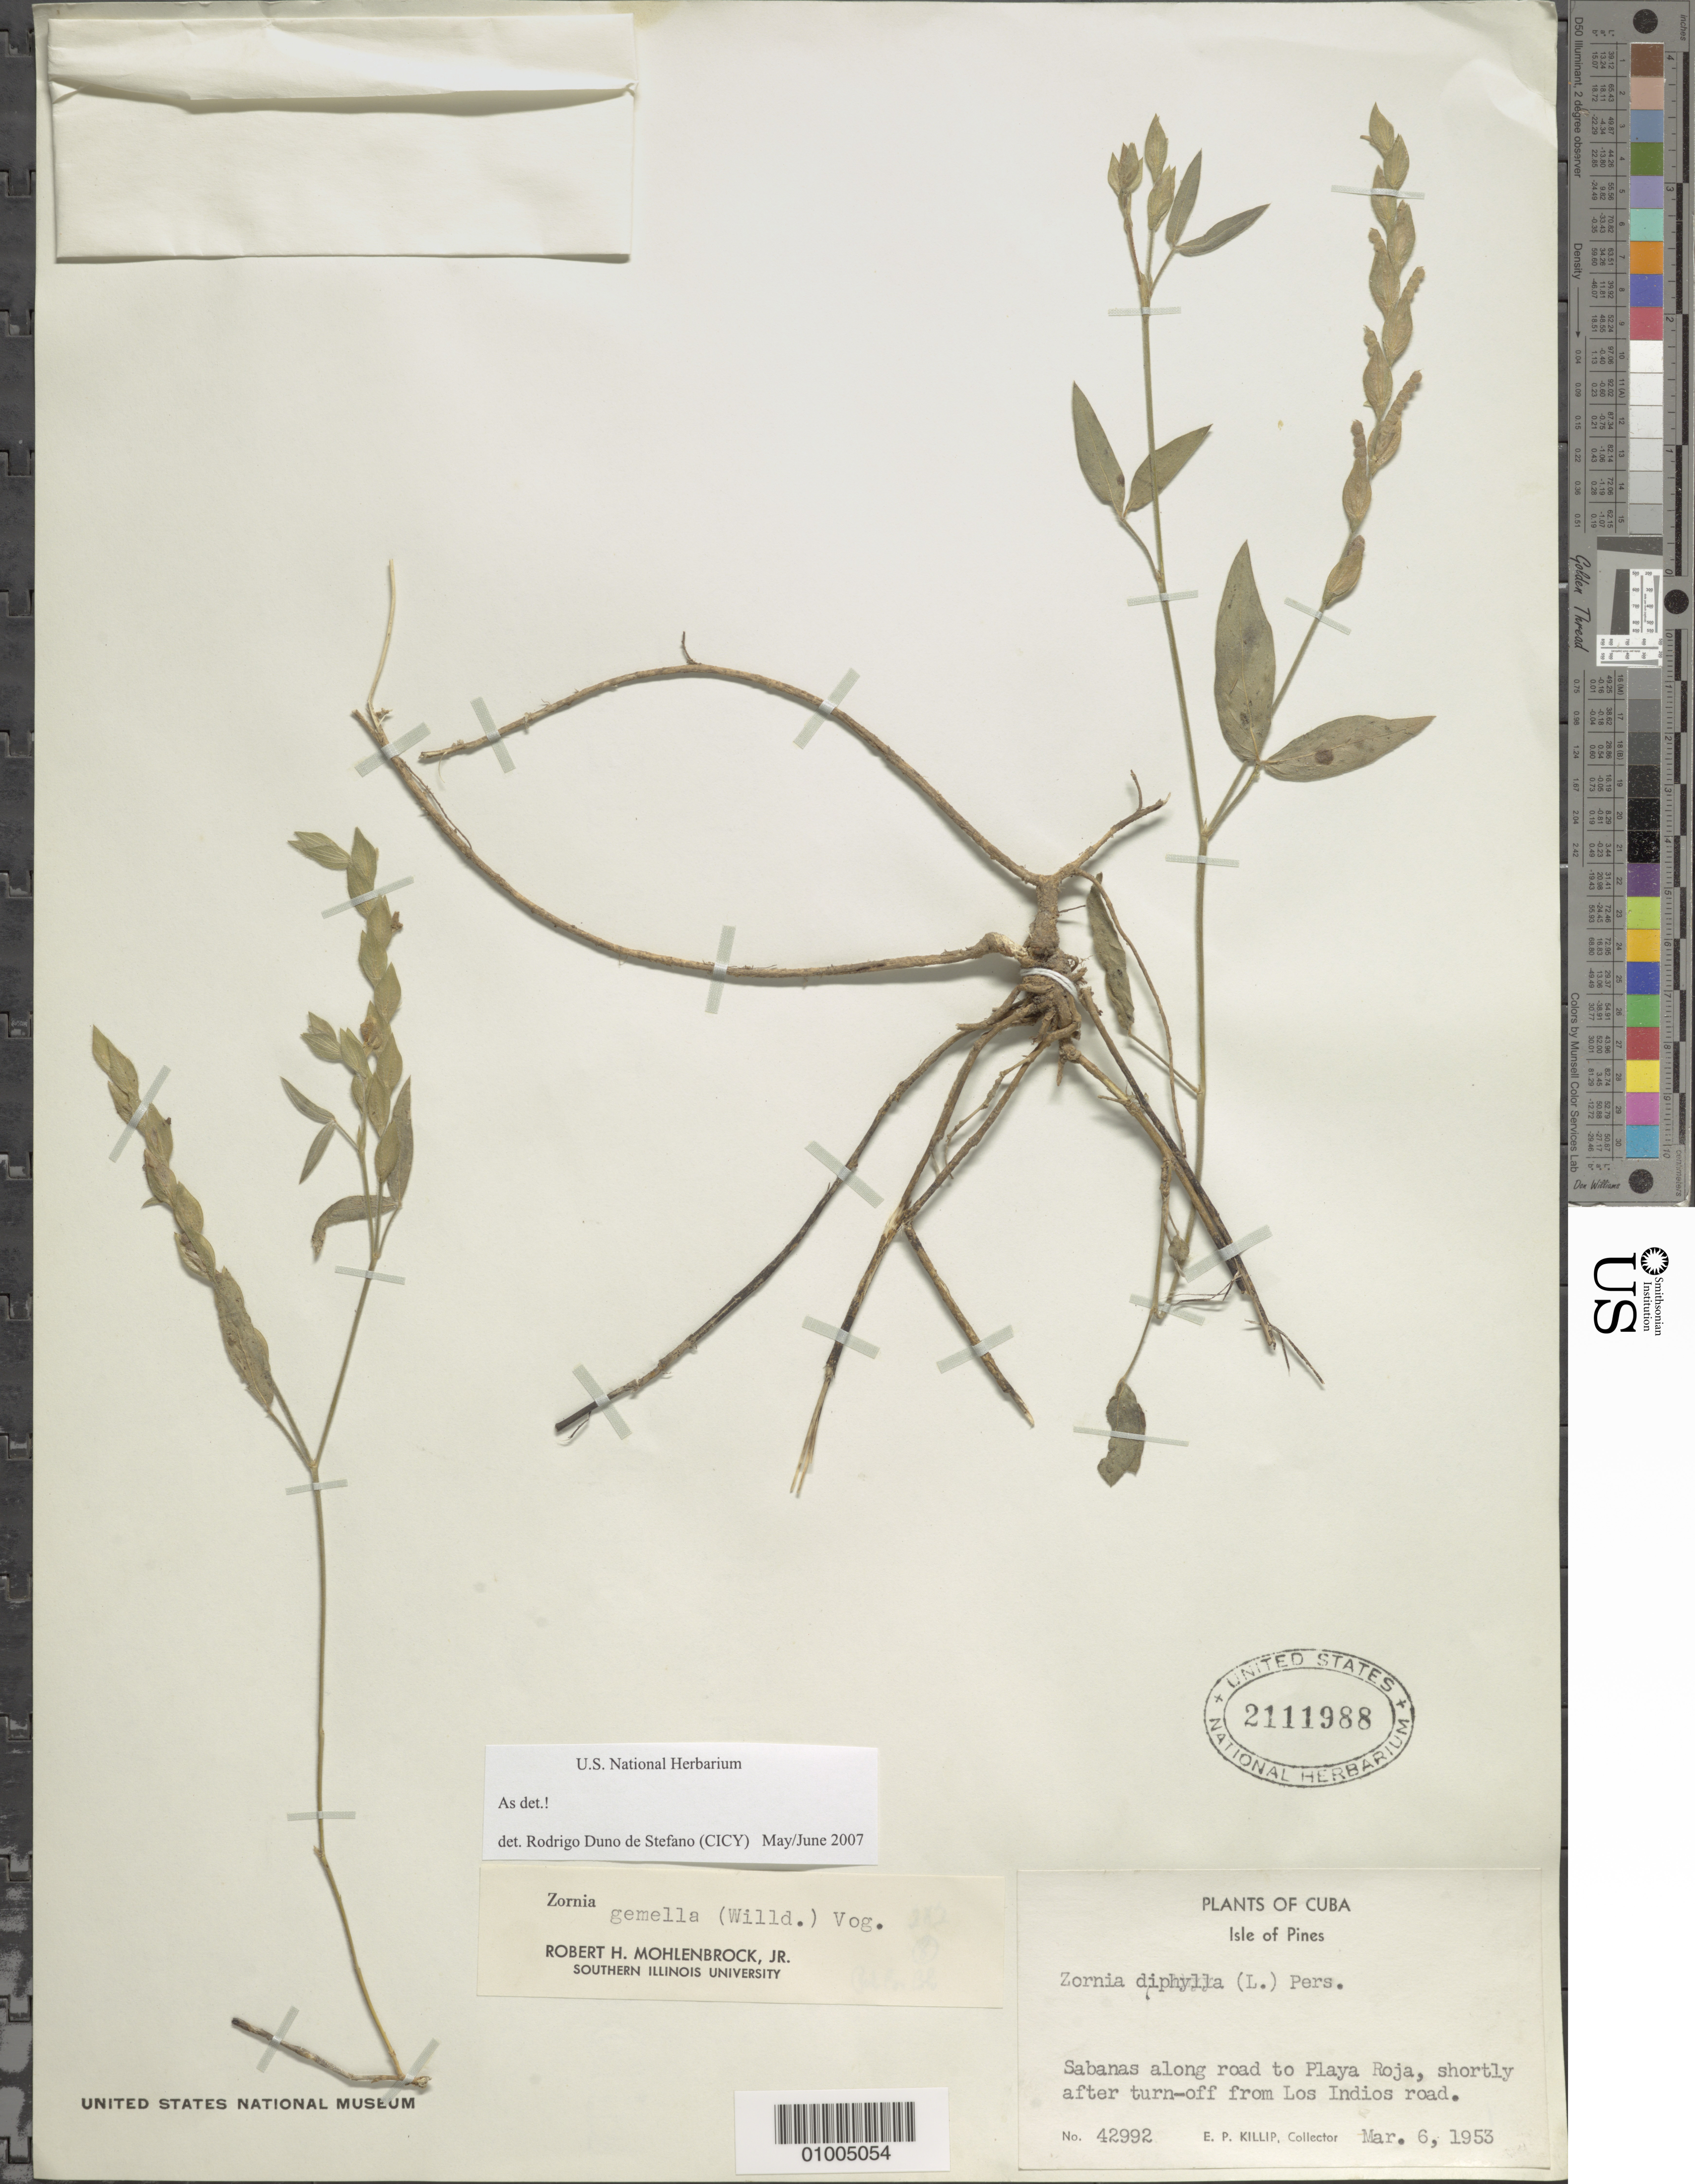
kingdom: Plantae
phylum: Tracheophyta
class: Magnoliopsida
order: Fabales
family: Fabaceae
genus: Zornia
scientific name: Zornia gemella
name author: Vogel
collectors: E. P. Killip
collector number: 42992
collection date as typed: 06 Mar 1953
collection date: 1953-03-06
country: Cuba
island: Isla de la Juventud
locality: Sabanas along road to Playa Roja, shortly after turn-off from Indios road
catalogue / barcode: US 2111988